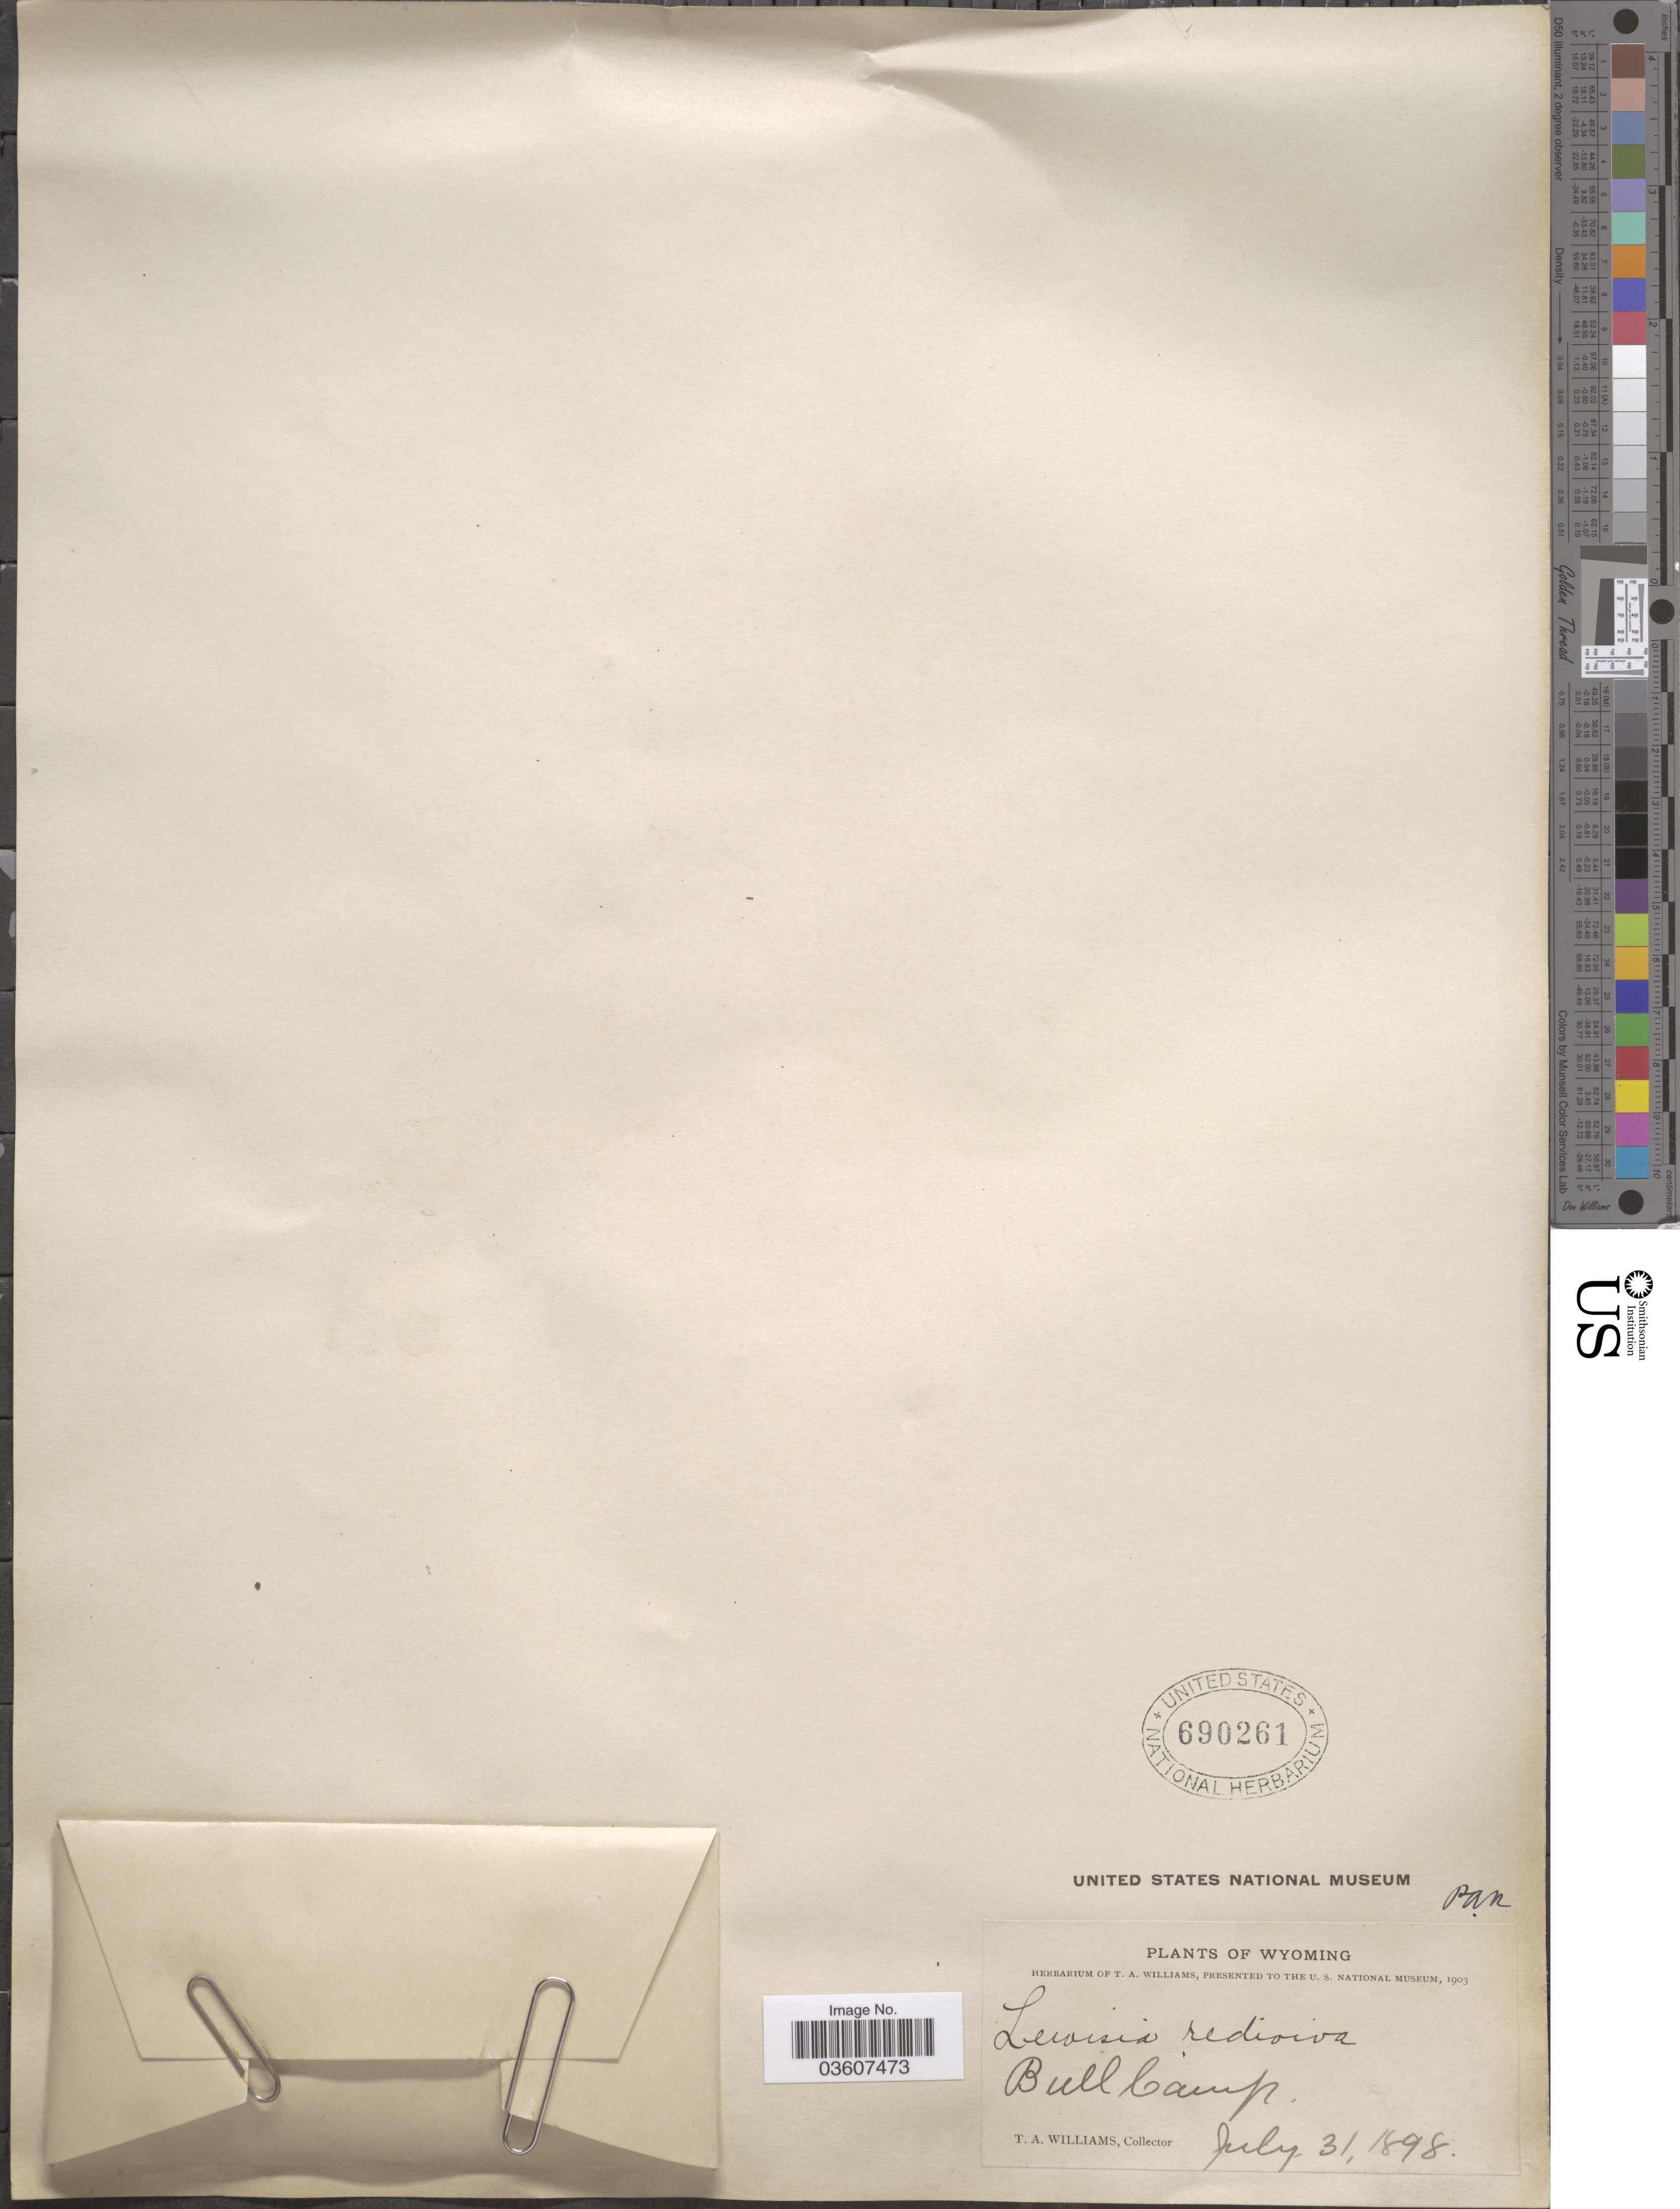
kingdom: Plantae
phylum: Tracheophyta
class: Magnoliopsida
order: Caryophyllales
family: Montiaceae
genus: Lewisia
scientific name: Lewisia rediviva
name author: Pursh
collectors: T. Williams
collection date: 1898-07-31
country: United States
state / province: Wyoming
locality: Bull Camp.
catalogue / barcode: US 690261